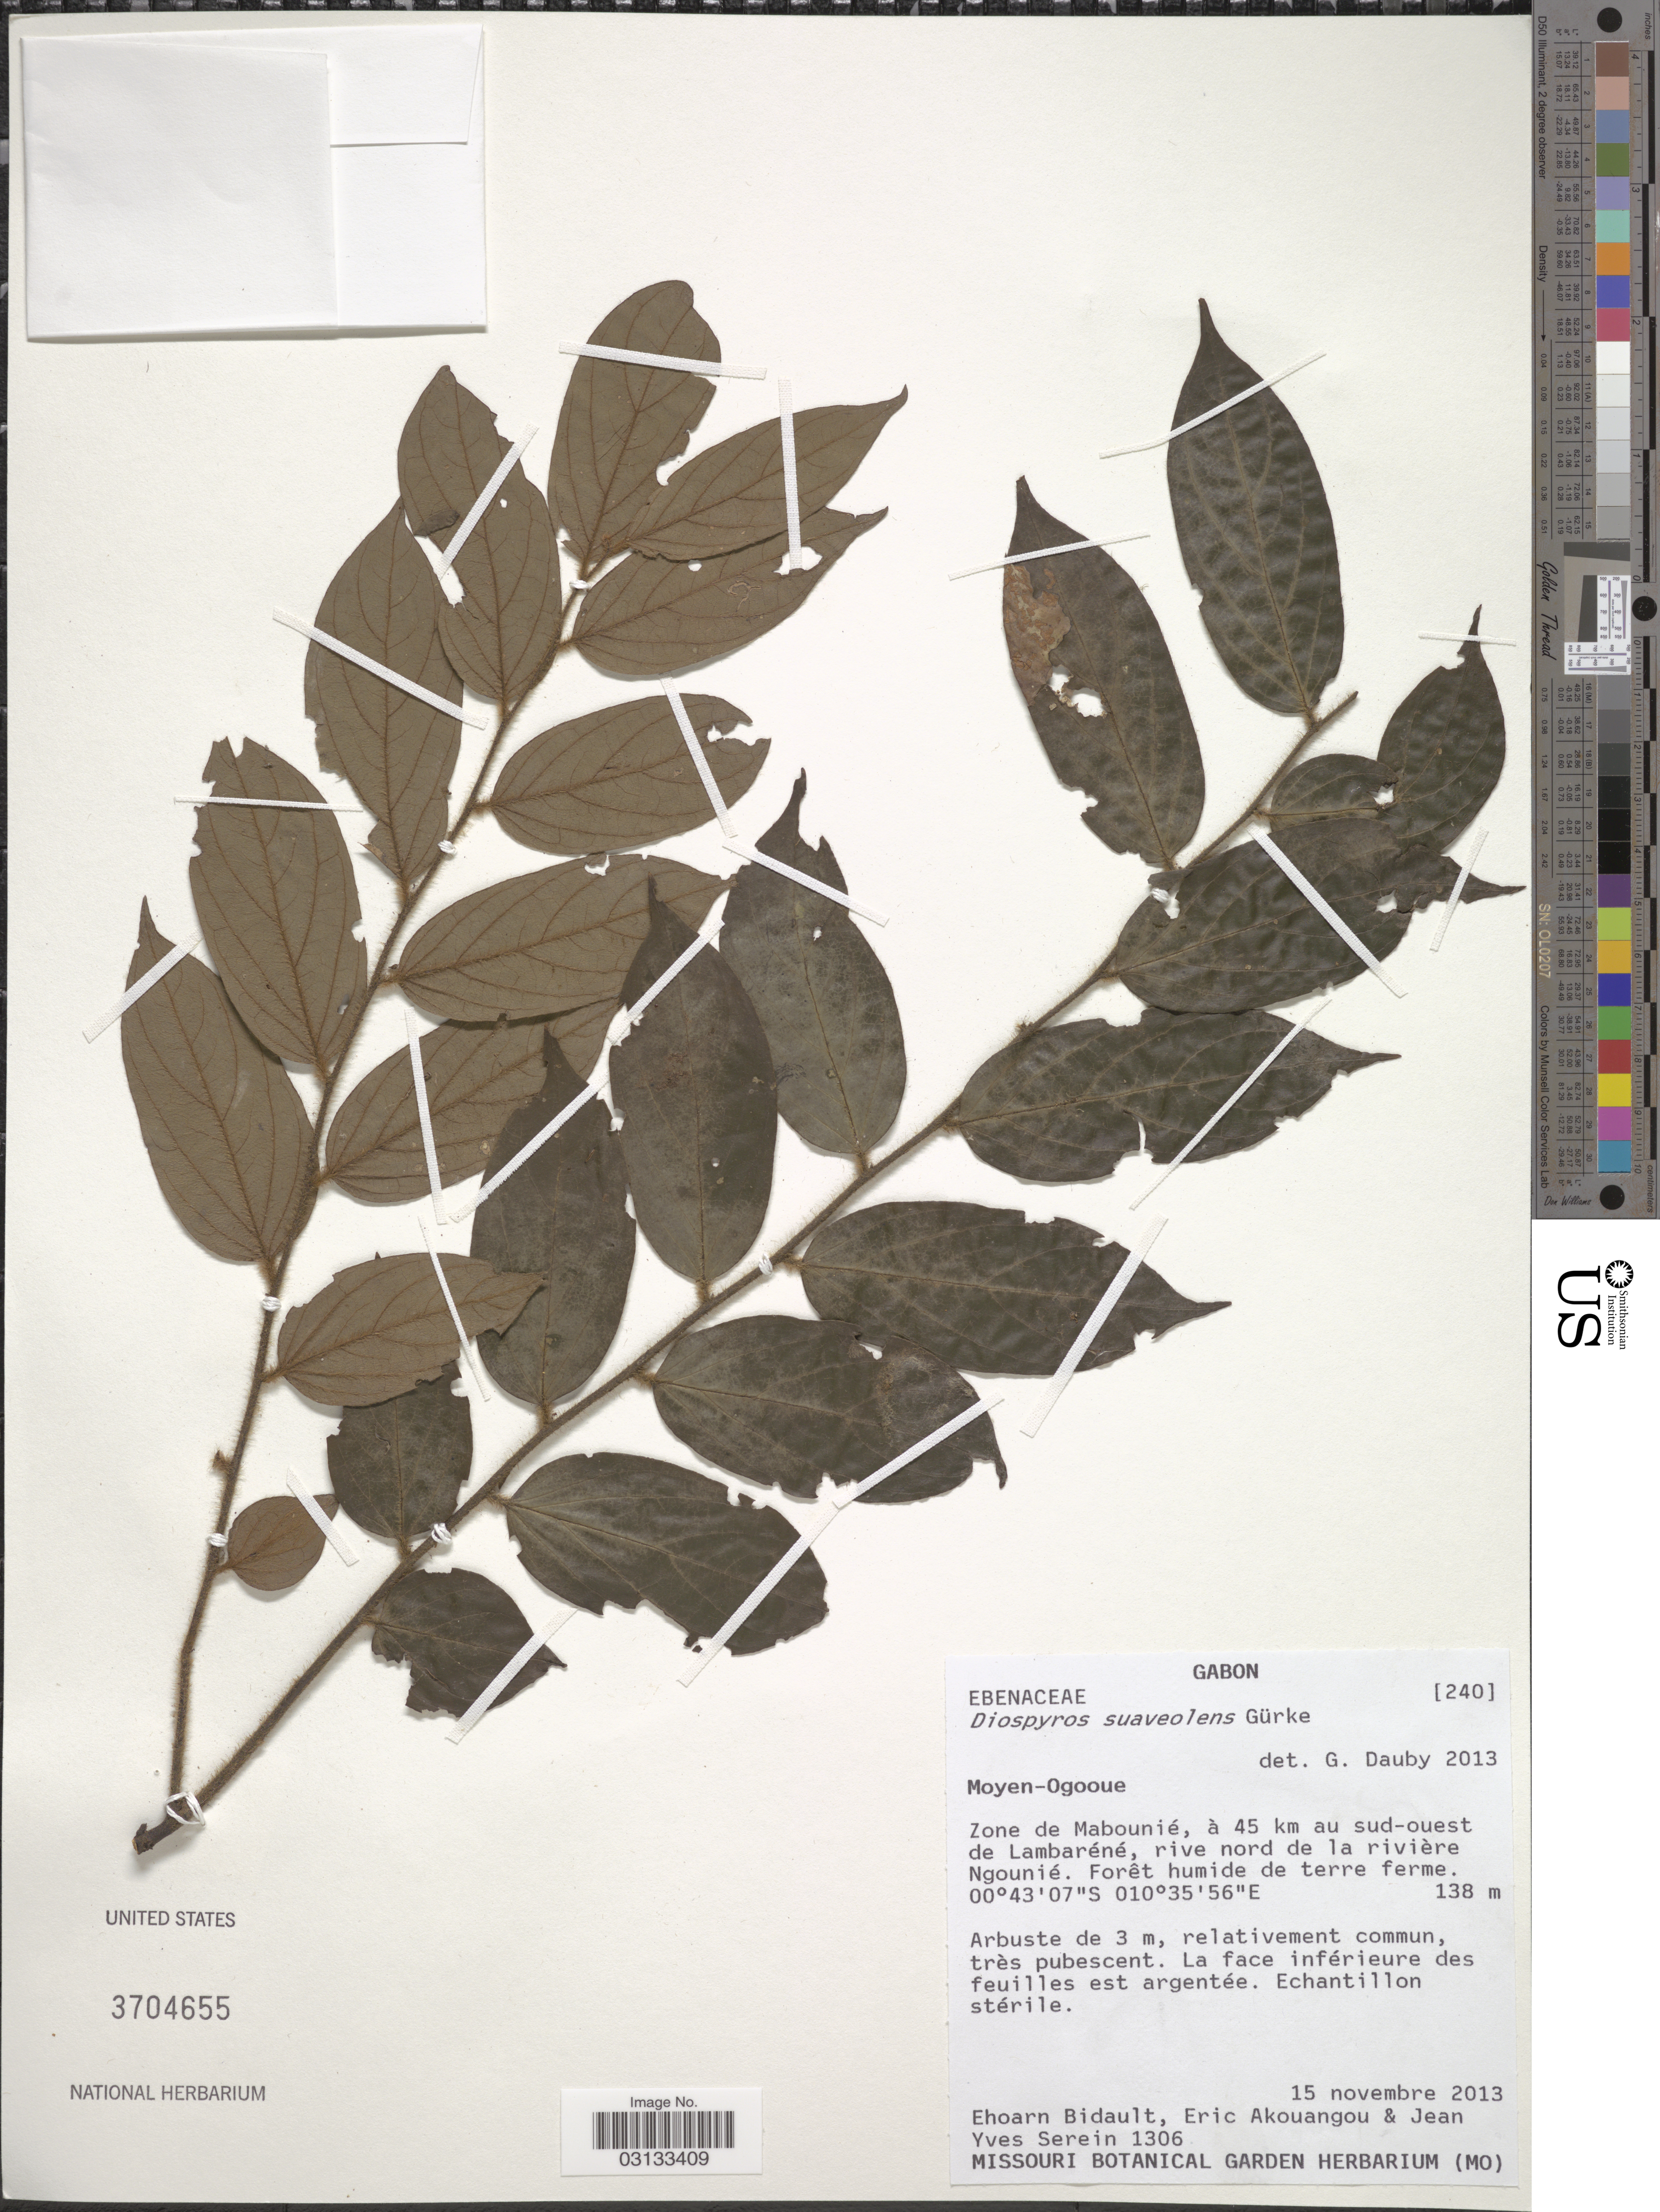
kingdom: Plantae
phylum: Tracheophyta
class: Magnoliopsida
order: Ericales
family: Ebenaceae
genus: Diospyros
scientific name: Diospyros suaveolens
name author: Gürke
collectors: E. Bidault, E. Akouangou & J. Serein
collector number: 1306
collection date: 2013-11-15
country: Gabon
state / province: Moyen-Ogooue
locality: Zone de Mabounié, à 45 km au sud-ouest de Lambaréné, rive nord de la rivière Ngounié.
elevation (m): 138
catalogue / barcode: US 3704655